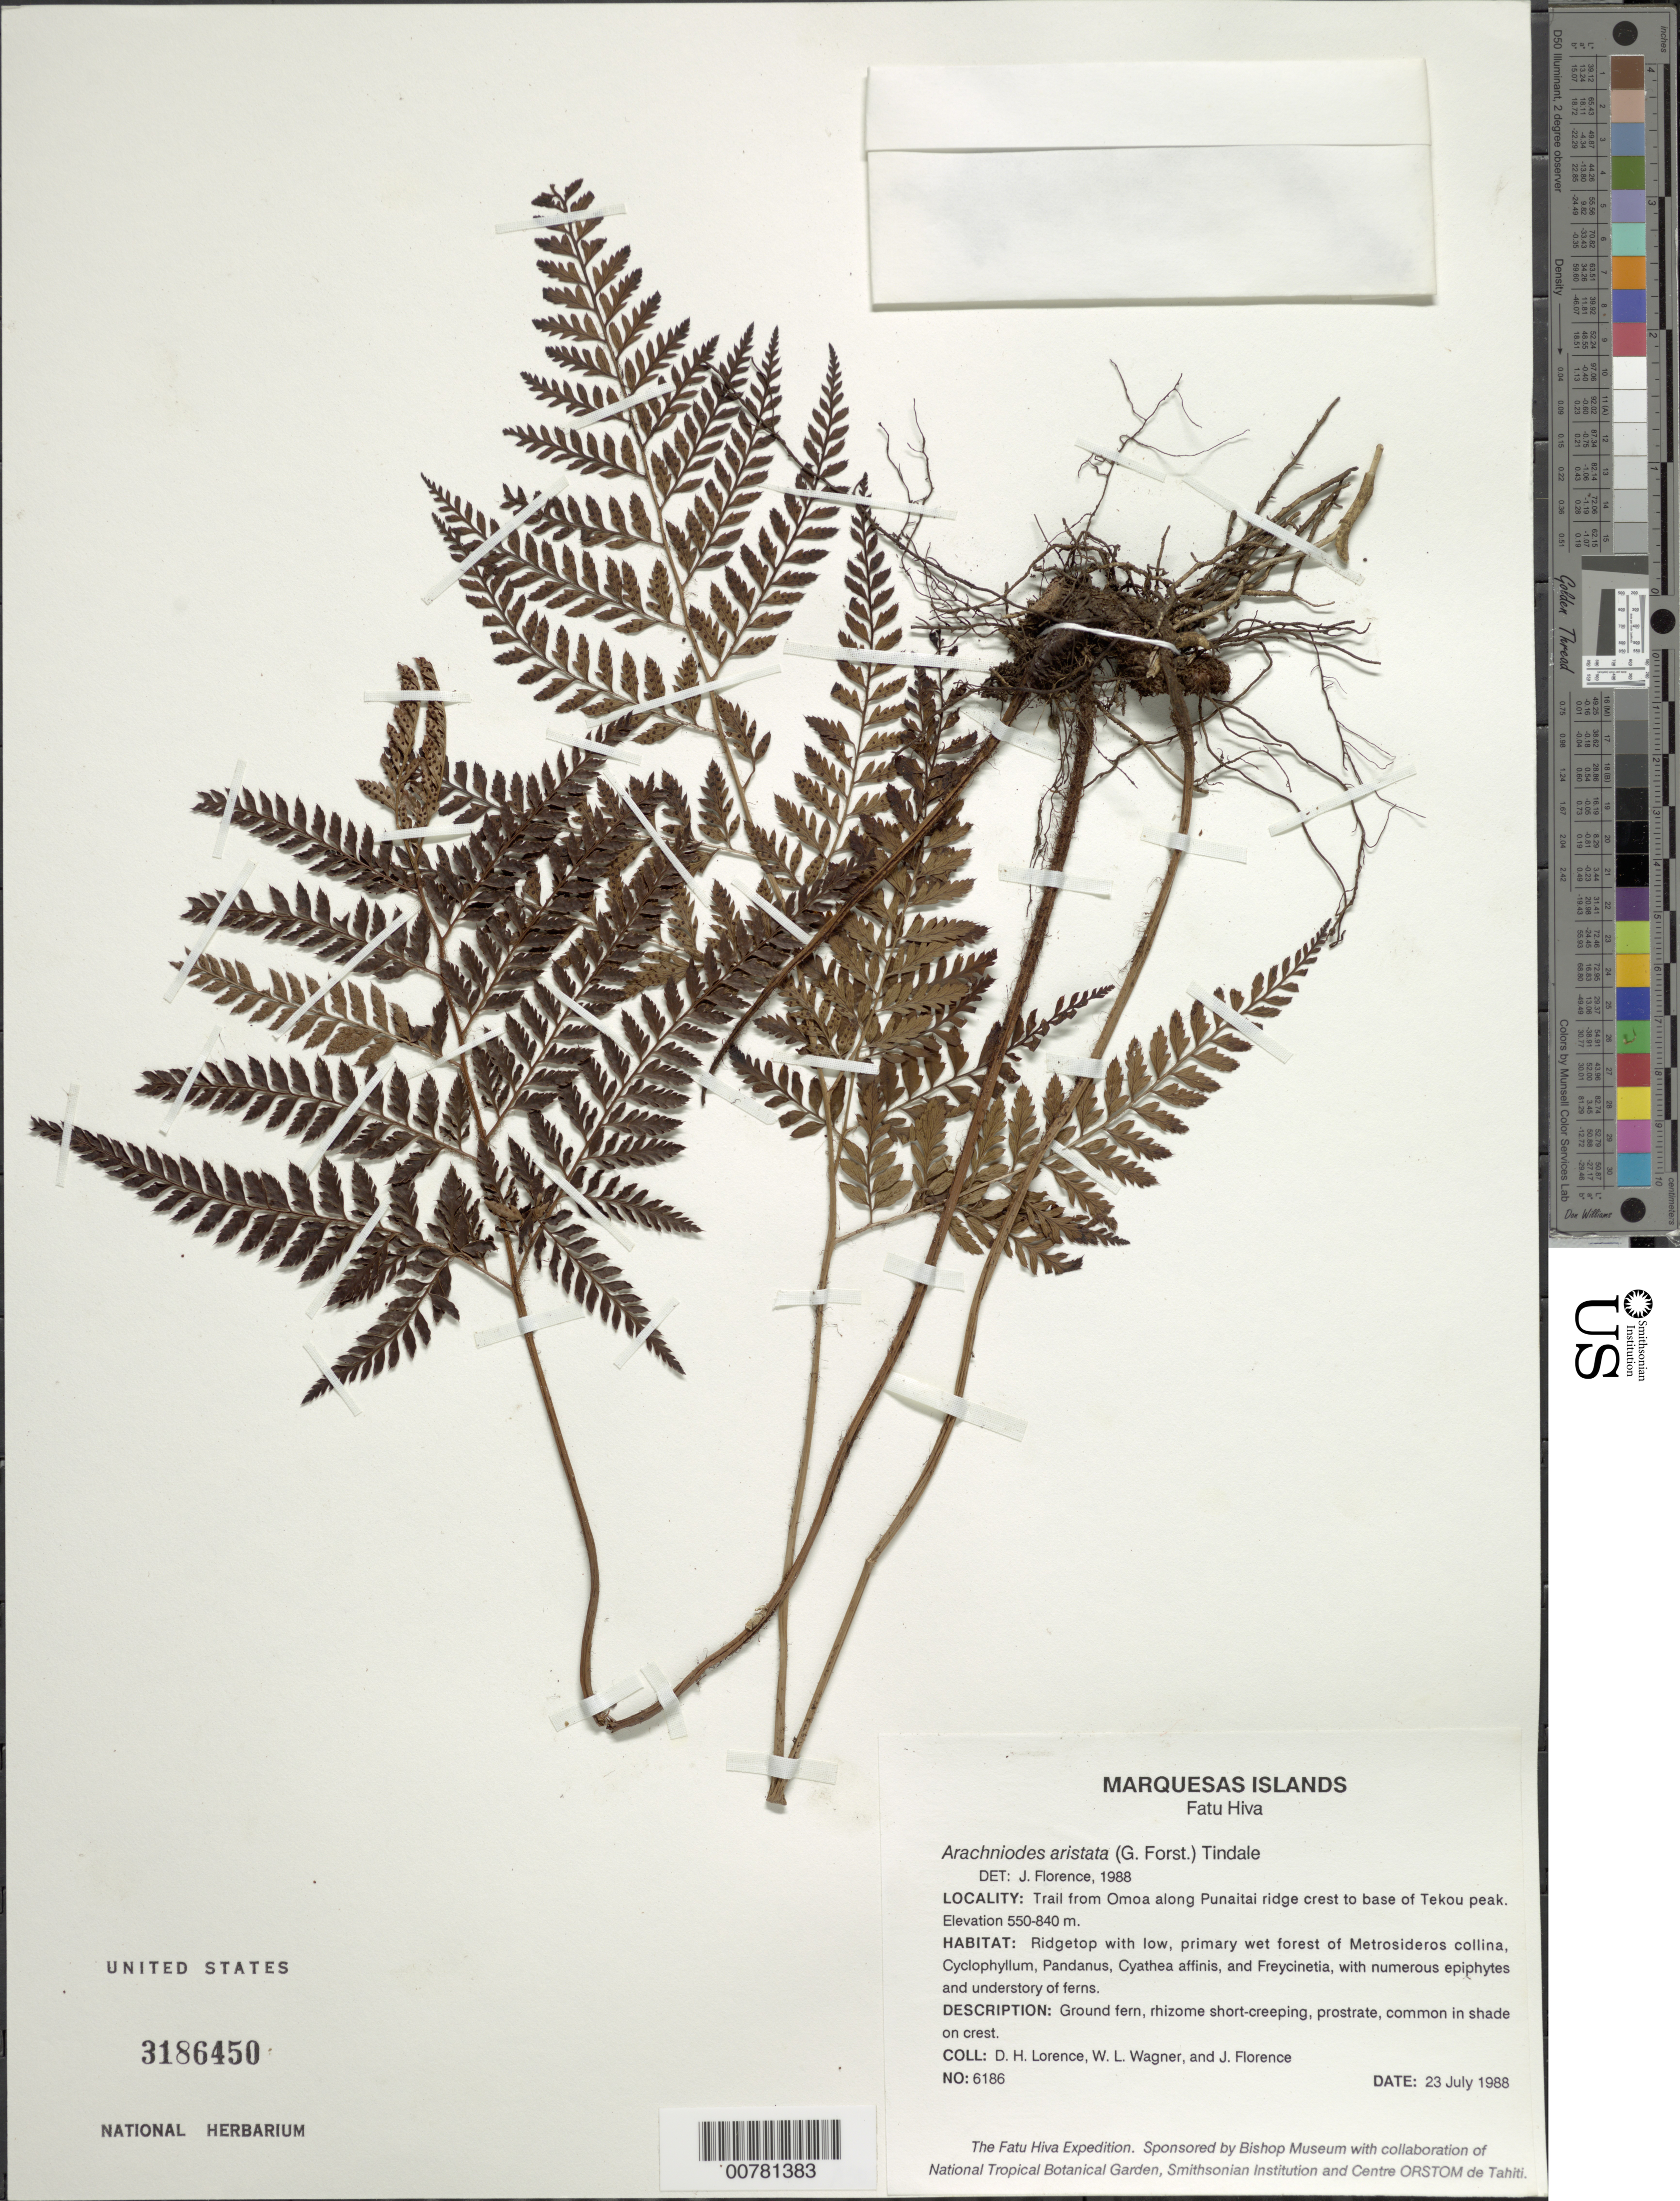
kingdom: Plantae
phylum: Tracheophyta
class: Polypodiopsida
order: Polypodiales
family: Dryopteridaceae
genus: Arachniodes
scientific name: Arachniodes aristata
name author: (G. Forst.) Tindale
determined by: Florence, J.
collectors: D. Lorence, W. L. Wagner & J. Florence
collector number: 6186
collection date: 1988-07-23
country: French Polynesia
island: Fatu Hiva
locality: Trail from 'Omo'a along Punaitai ridge crest to base of Tekou peak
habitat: Ridgetop with low, primary wet forest, common in shade on crest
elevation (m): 550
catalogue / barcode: US 3186450